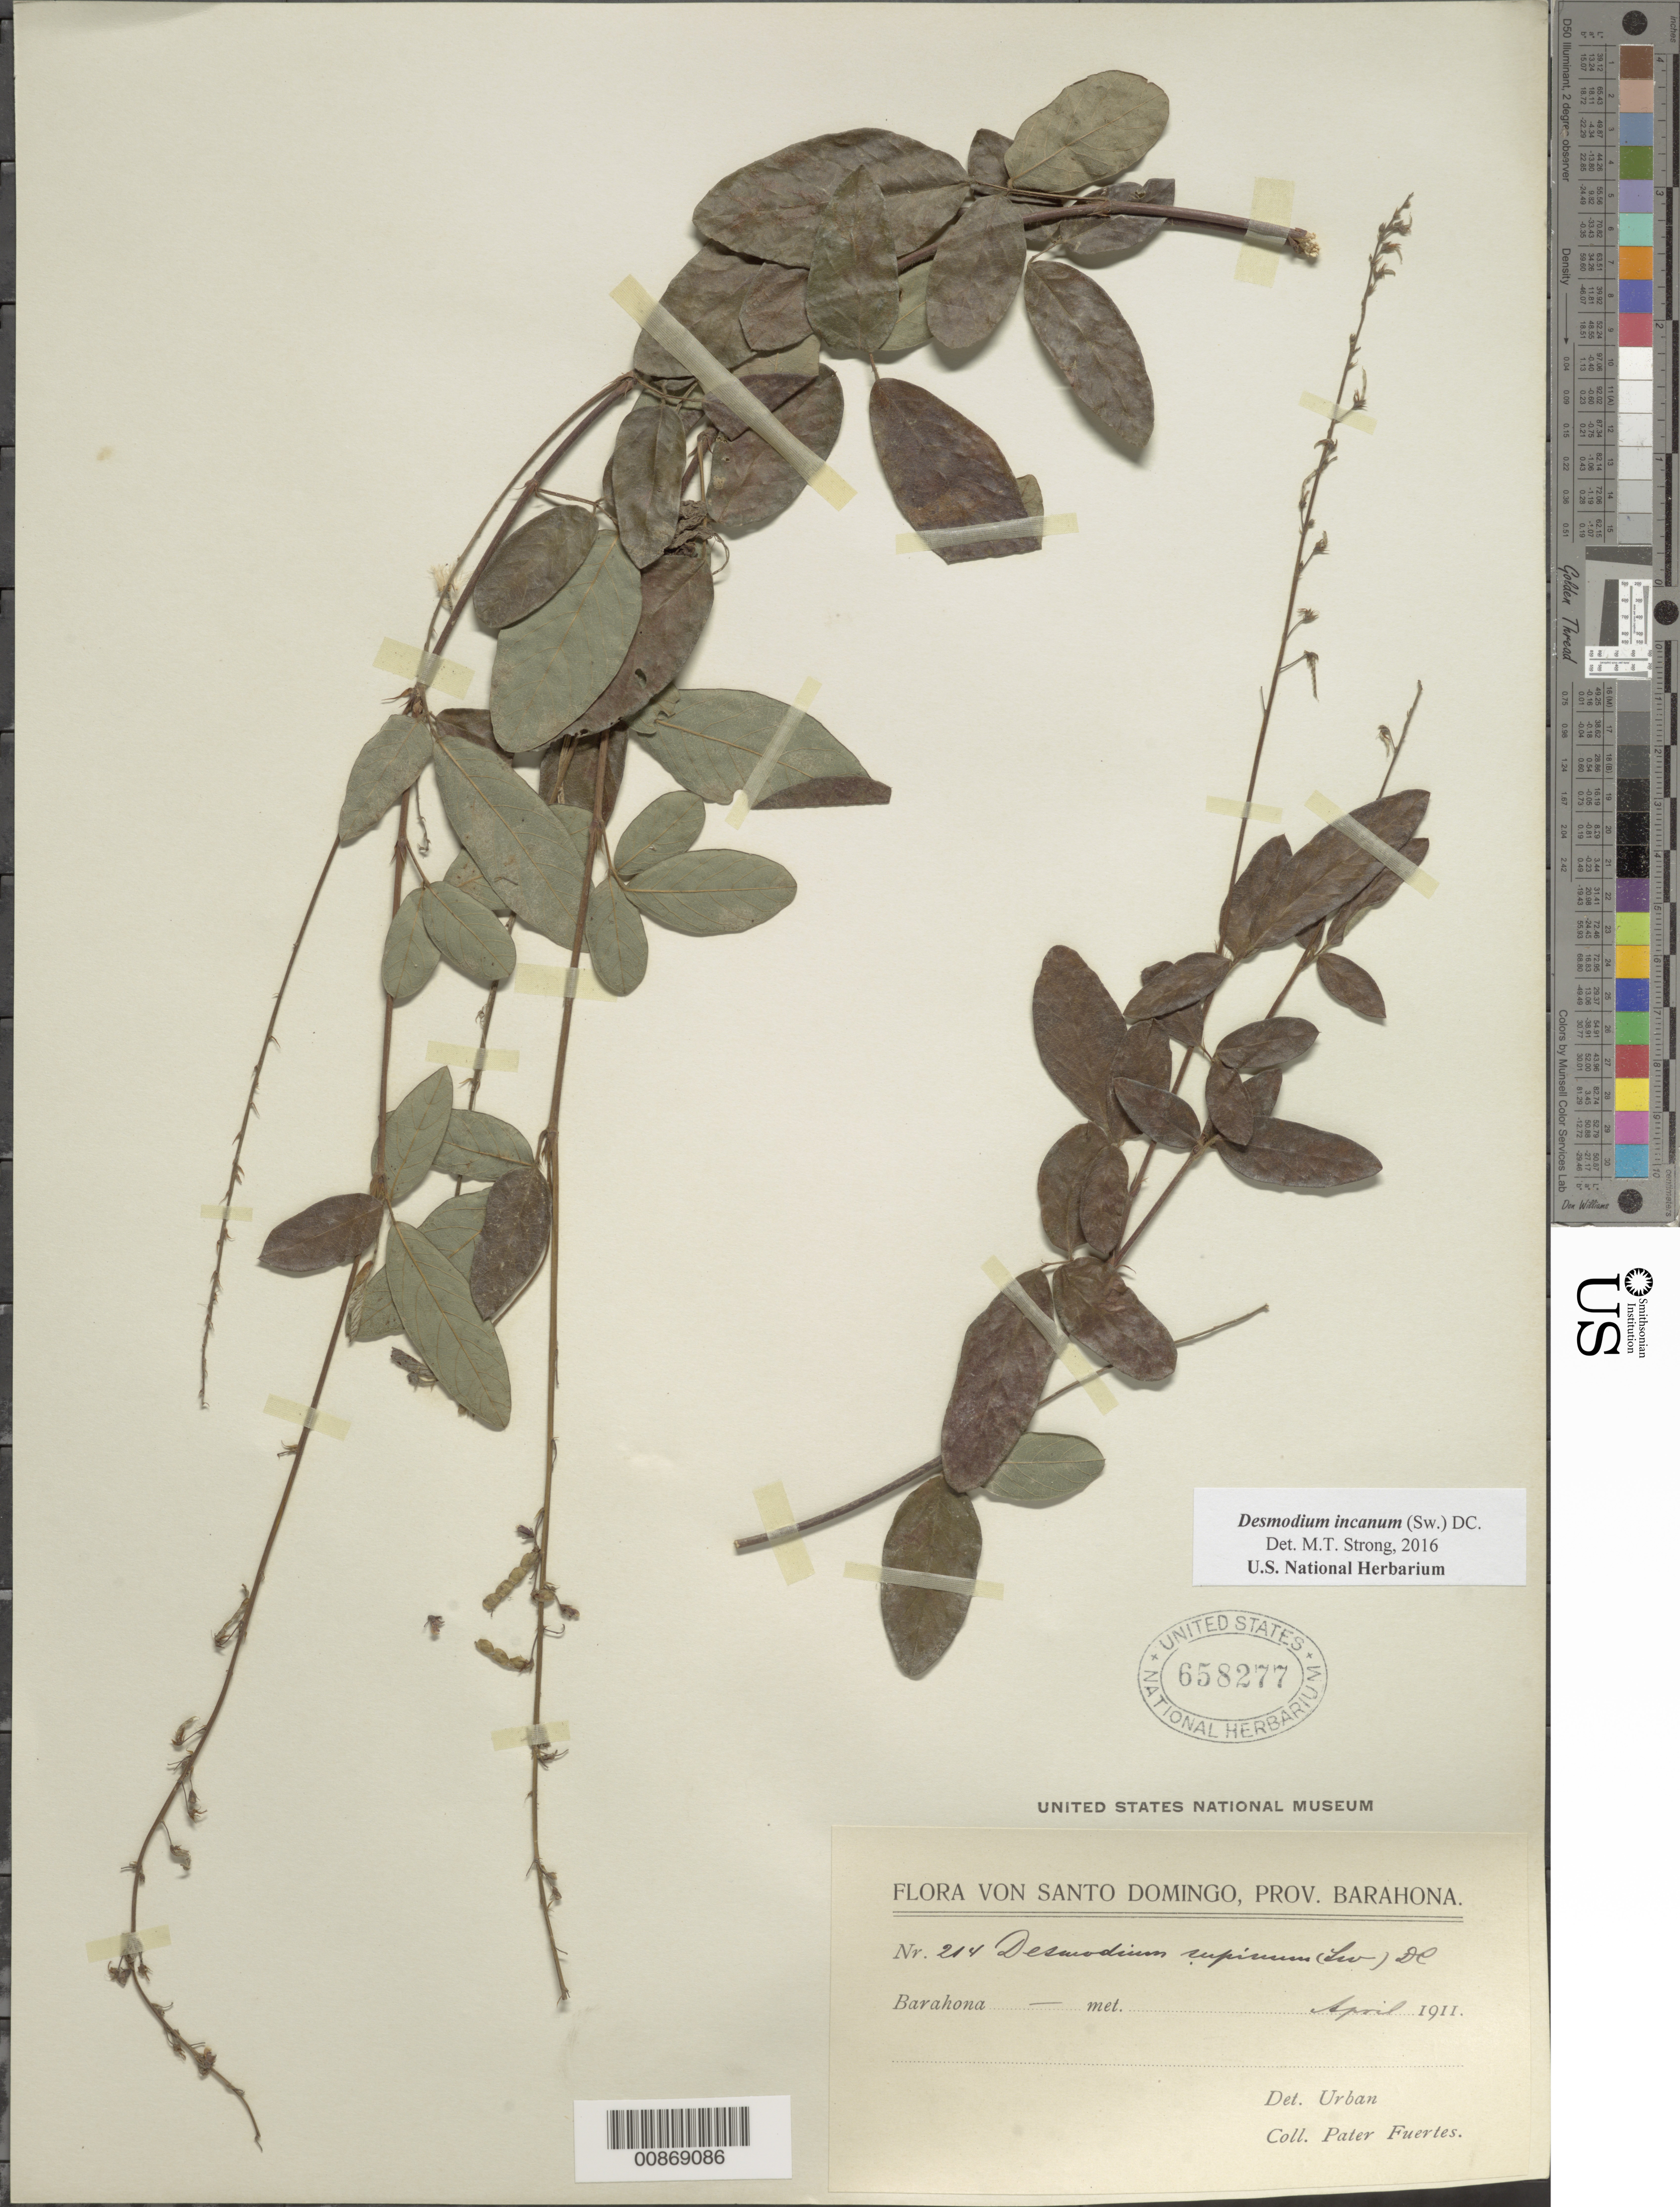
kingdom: Plantae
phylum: Tracheophyta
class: Magnoliopsida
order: Fabales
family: Fabaceae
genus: Desmodium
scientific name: Desmodium incanum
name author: (Sw.) DC.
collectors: M. D. Fuertes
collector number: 214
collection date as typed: Apr 1911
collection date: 1911-04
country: Dominican Republic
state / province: Barahona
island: Hispaniola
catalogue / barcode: US 658277